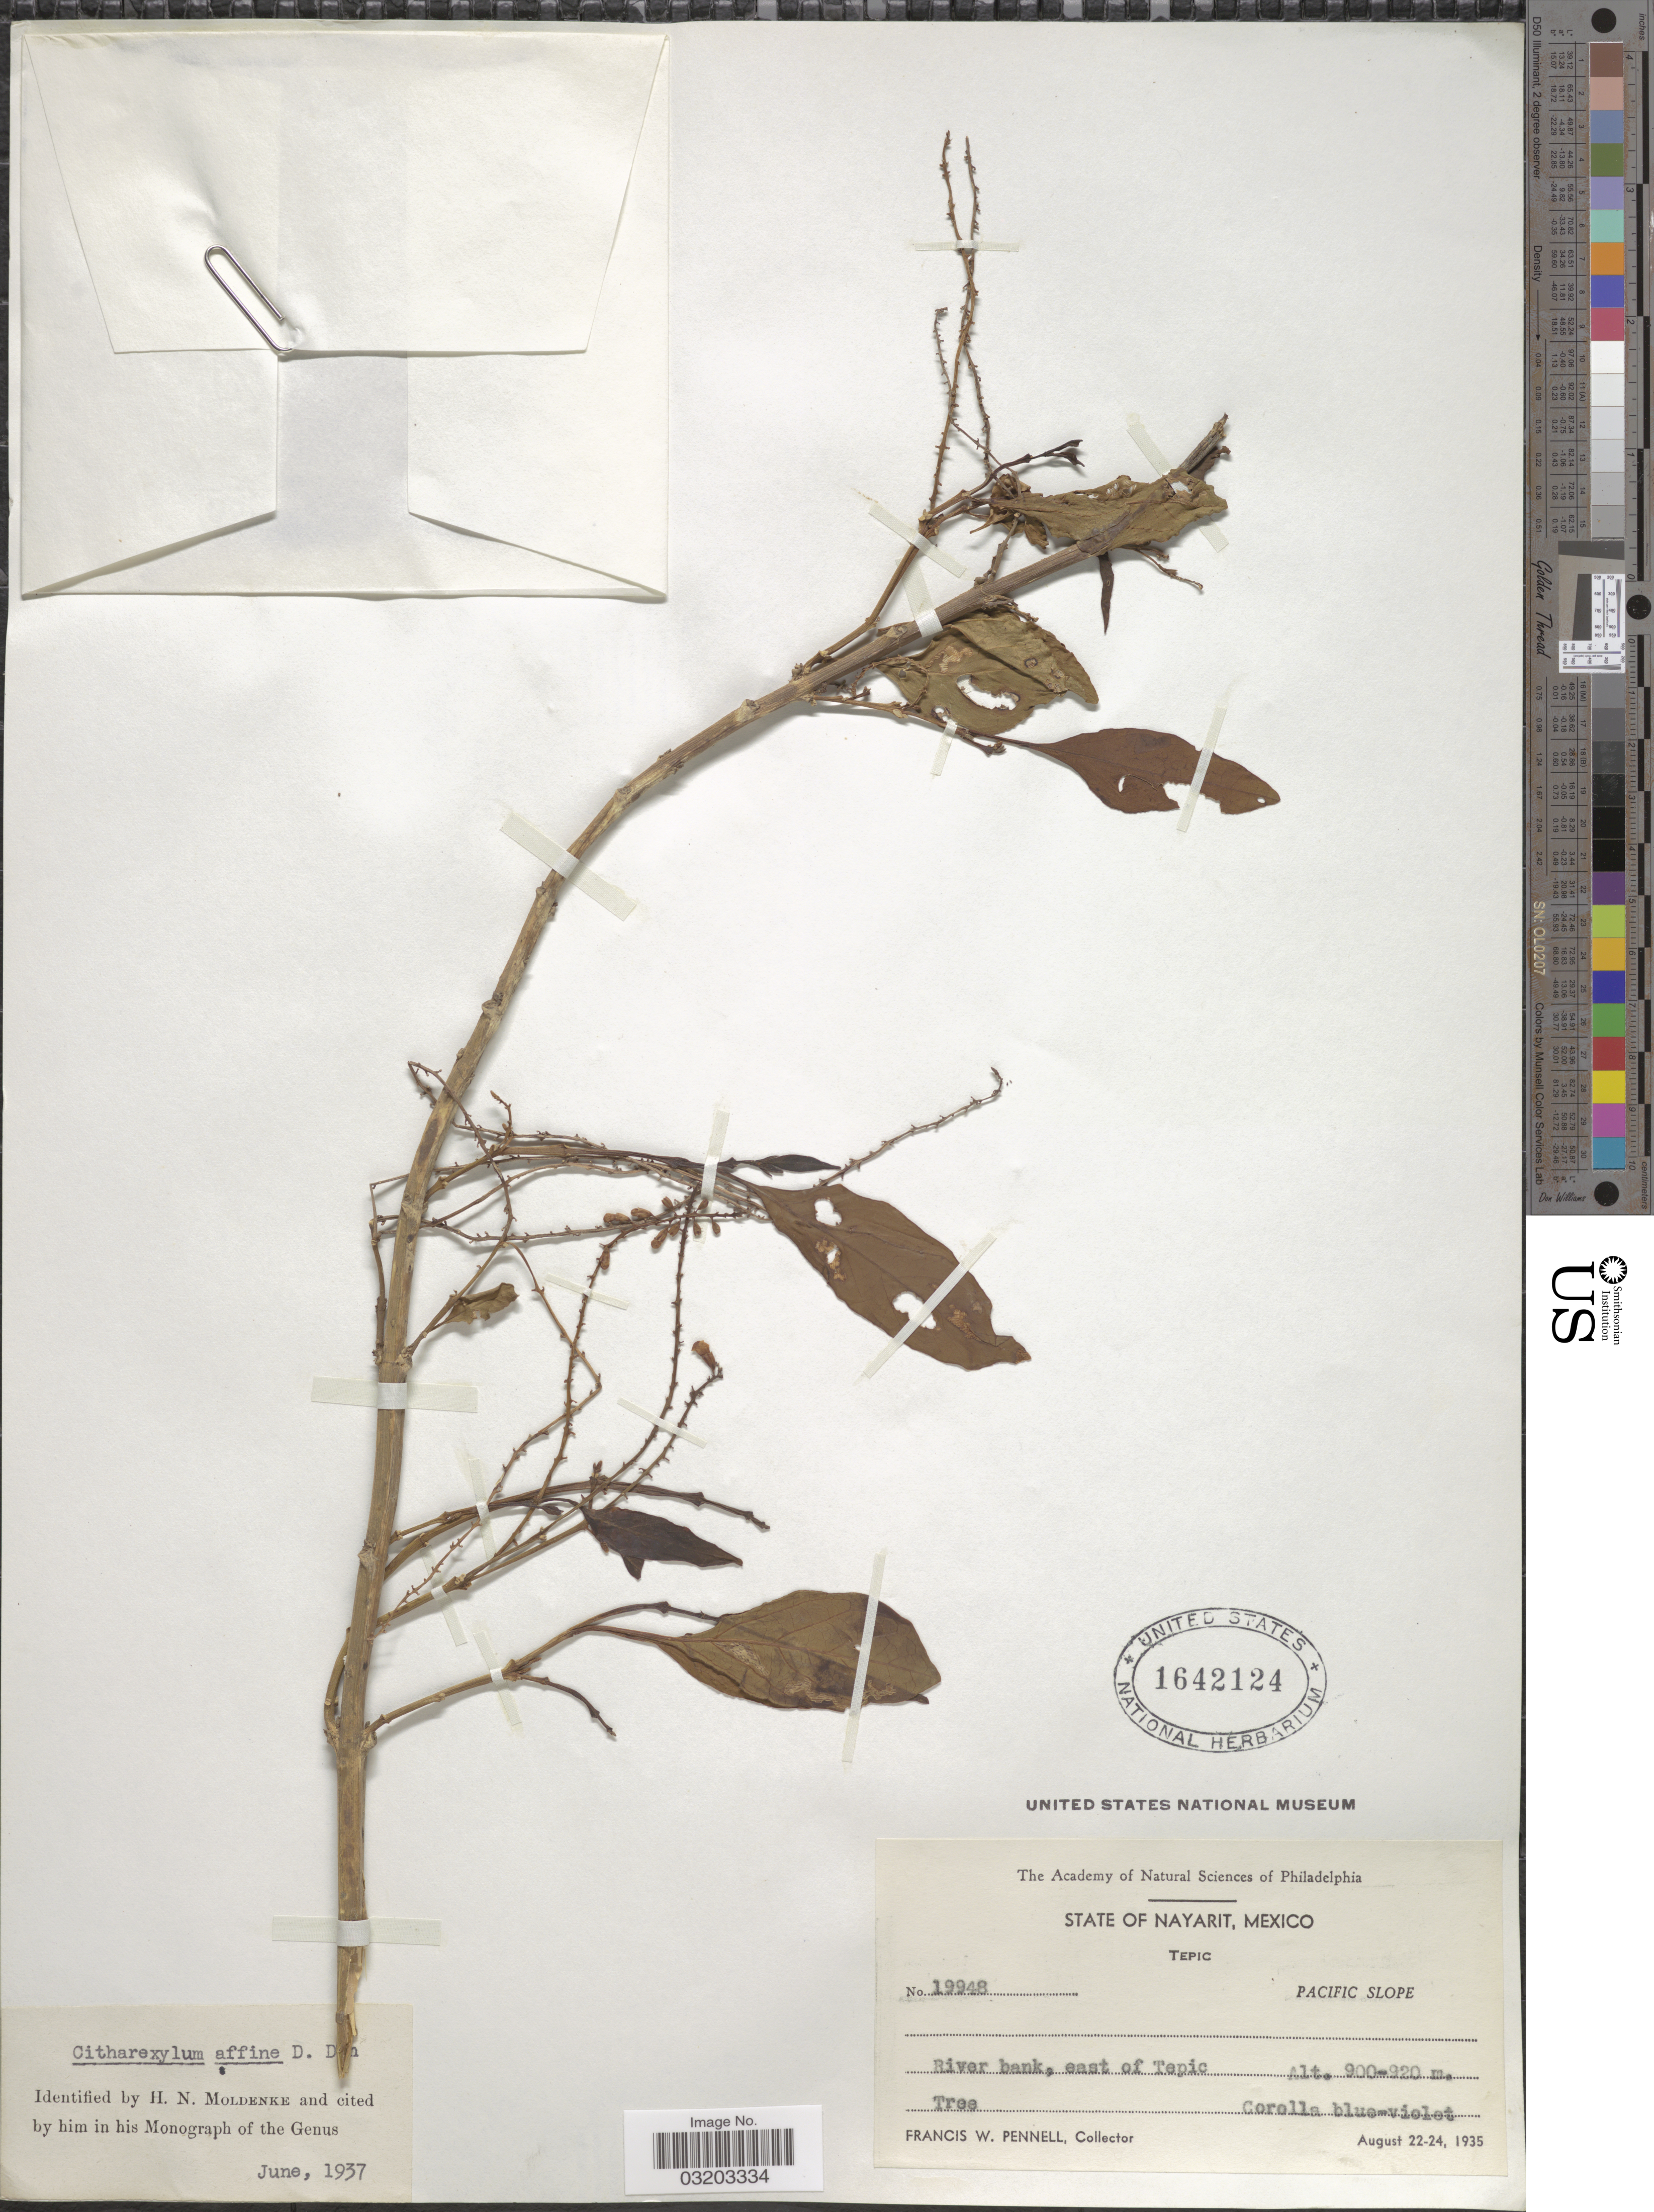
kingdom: Plantae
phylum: Tracheophyta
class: Magnoliopsida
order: Lamiales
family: Verbenaceae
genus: Citharexylum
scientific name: Citharexylum affine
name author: D. Don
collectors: F. W. Pennell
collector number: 19948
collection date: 1935-08-22/1935-08-24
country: Mexico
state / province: Nayarit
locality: Tepic. Pacific Slope. River bank, east of Tepic.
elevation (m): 900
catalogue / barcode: US 1642124